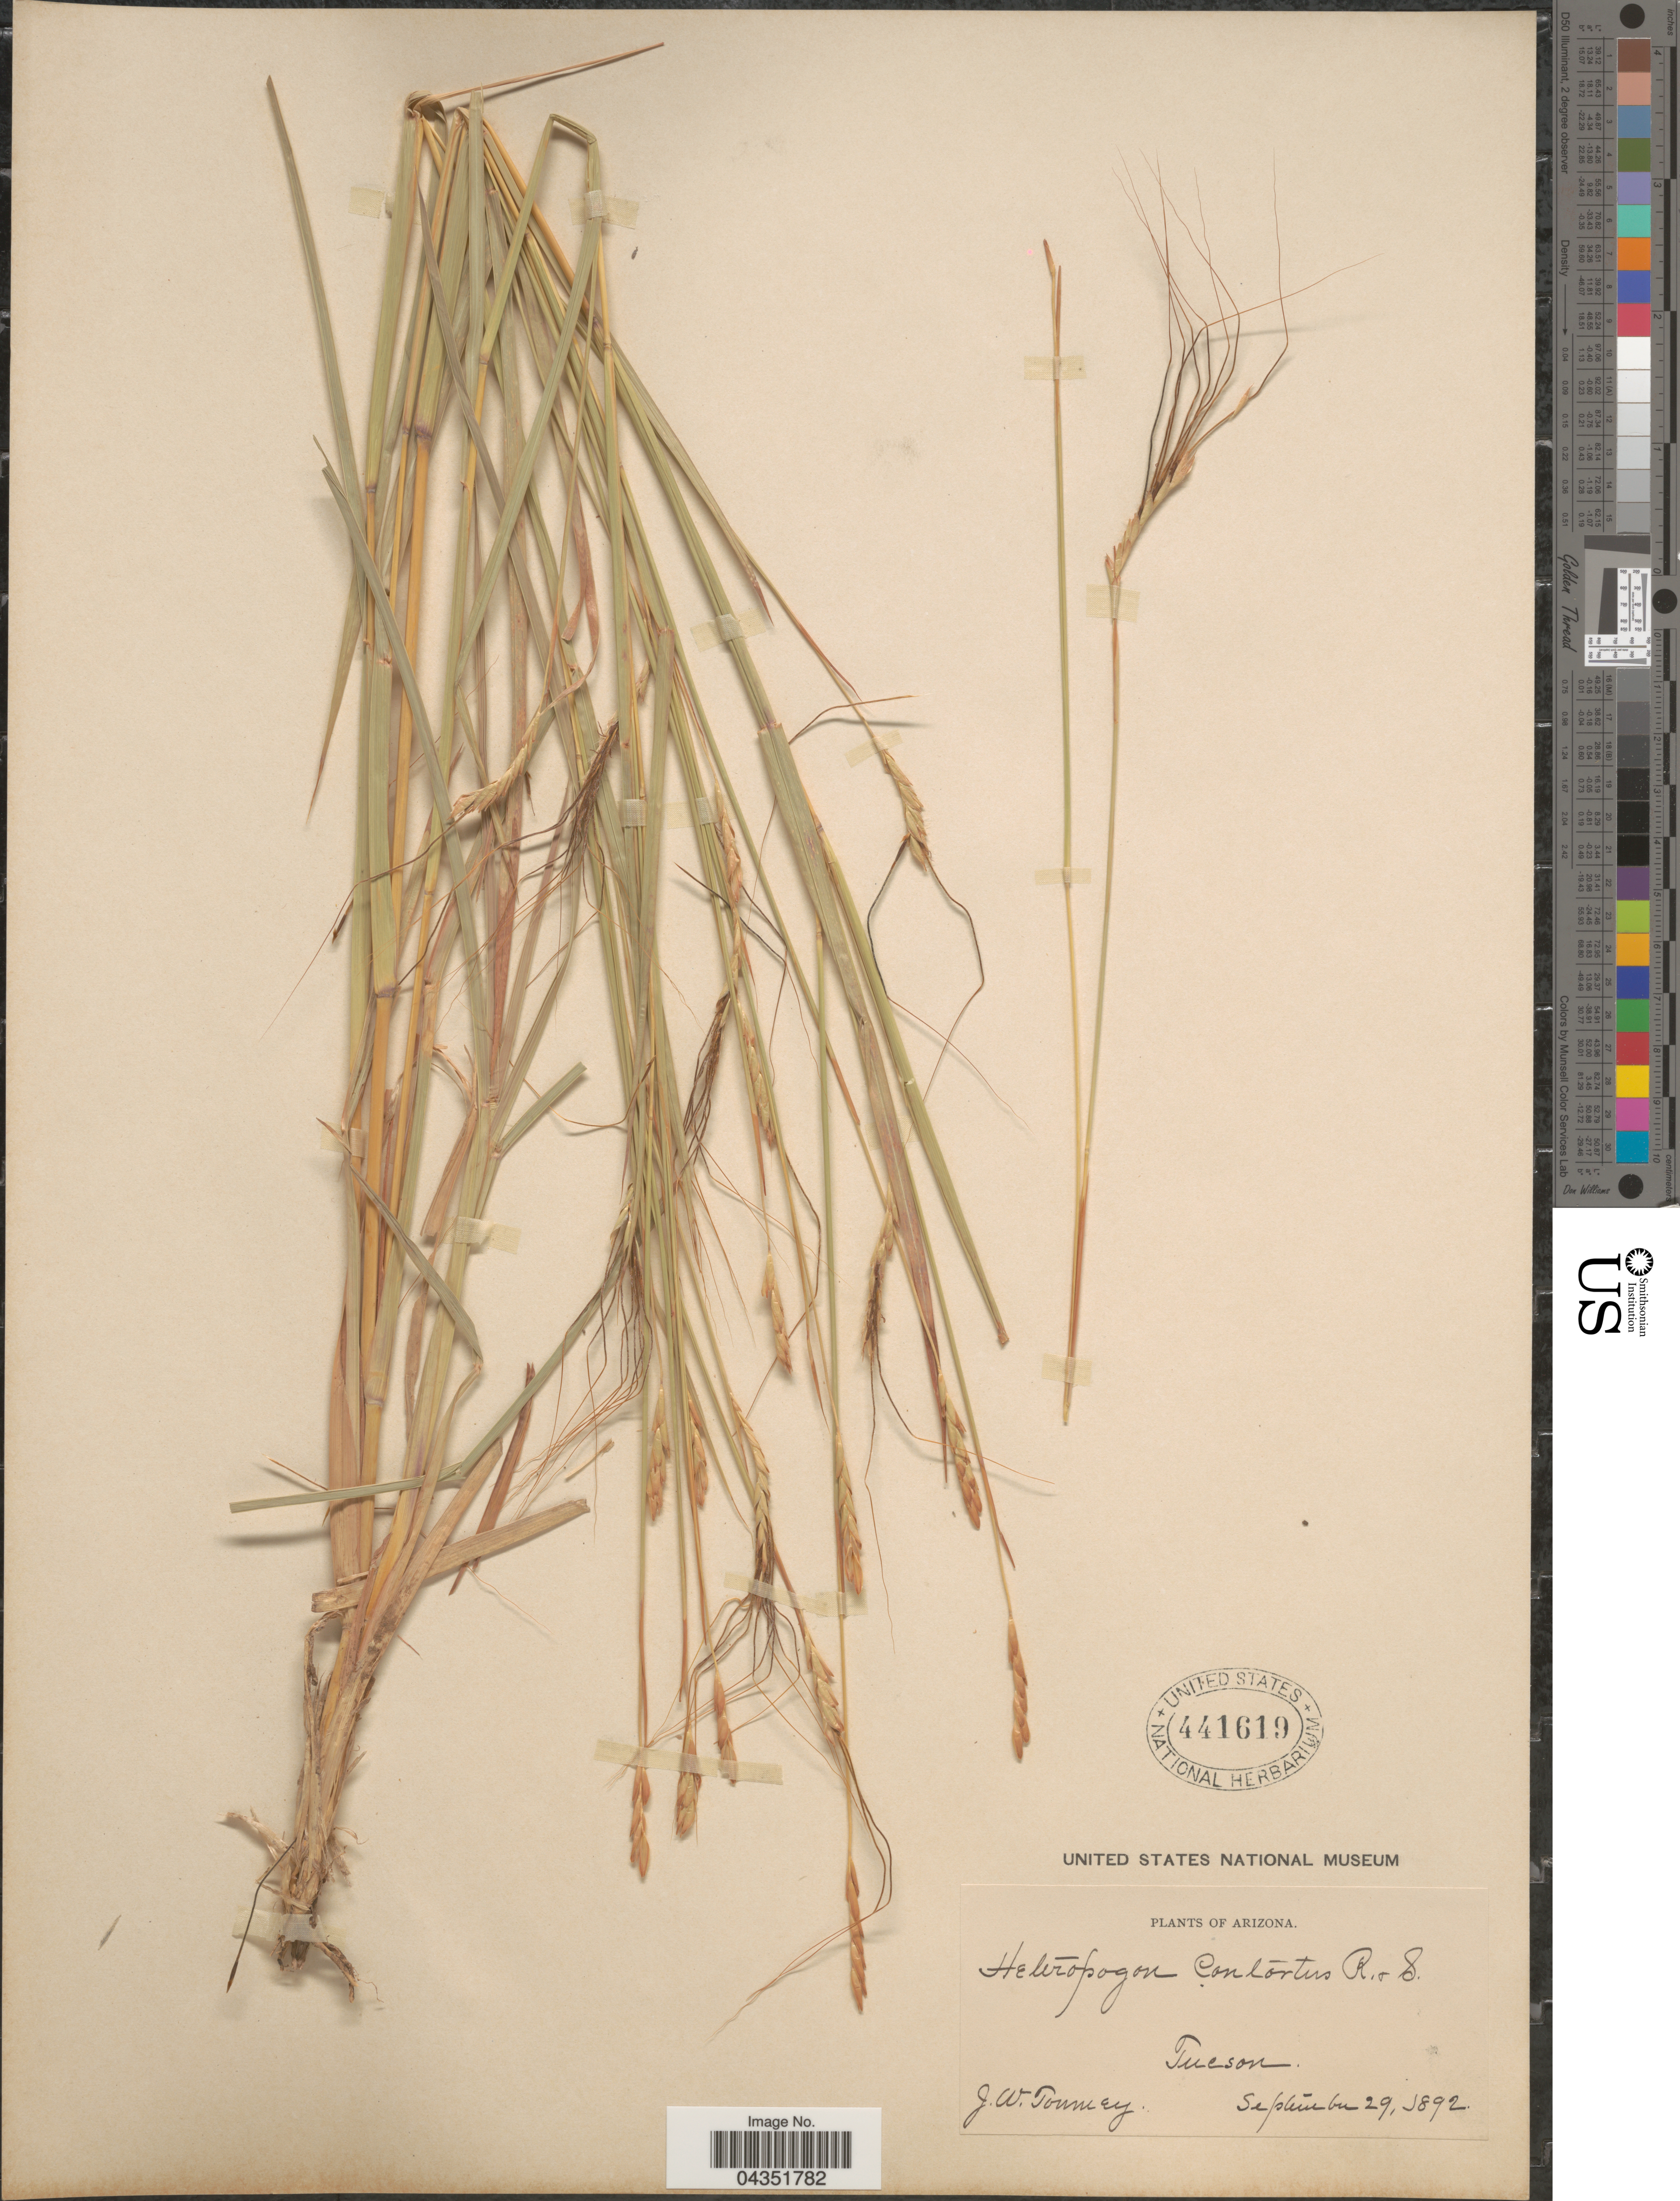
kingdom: Plantae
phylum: Tracheophyta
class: Liliopsida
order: Poales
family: Poaceae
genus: Heteropogon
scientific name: Heteropogon contortus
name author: (L.) P. Beauv. ex Roem. & Schult.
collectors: J. W. Toumey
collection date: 1892-09-29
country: United States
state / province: Arizona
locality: Tucson.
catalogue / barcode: US 441619